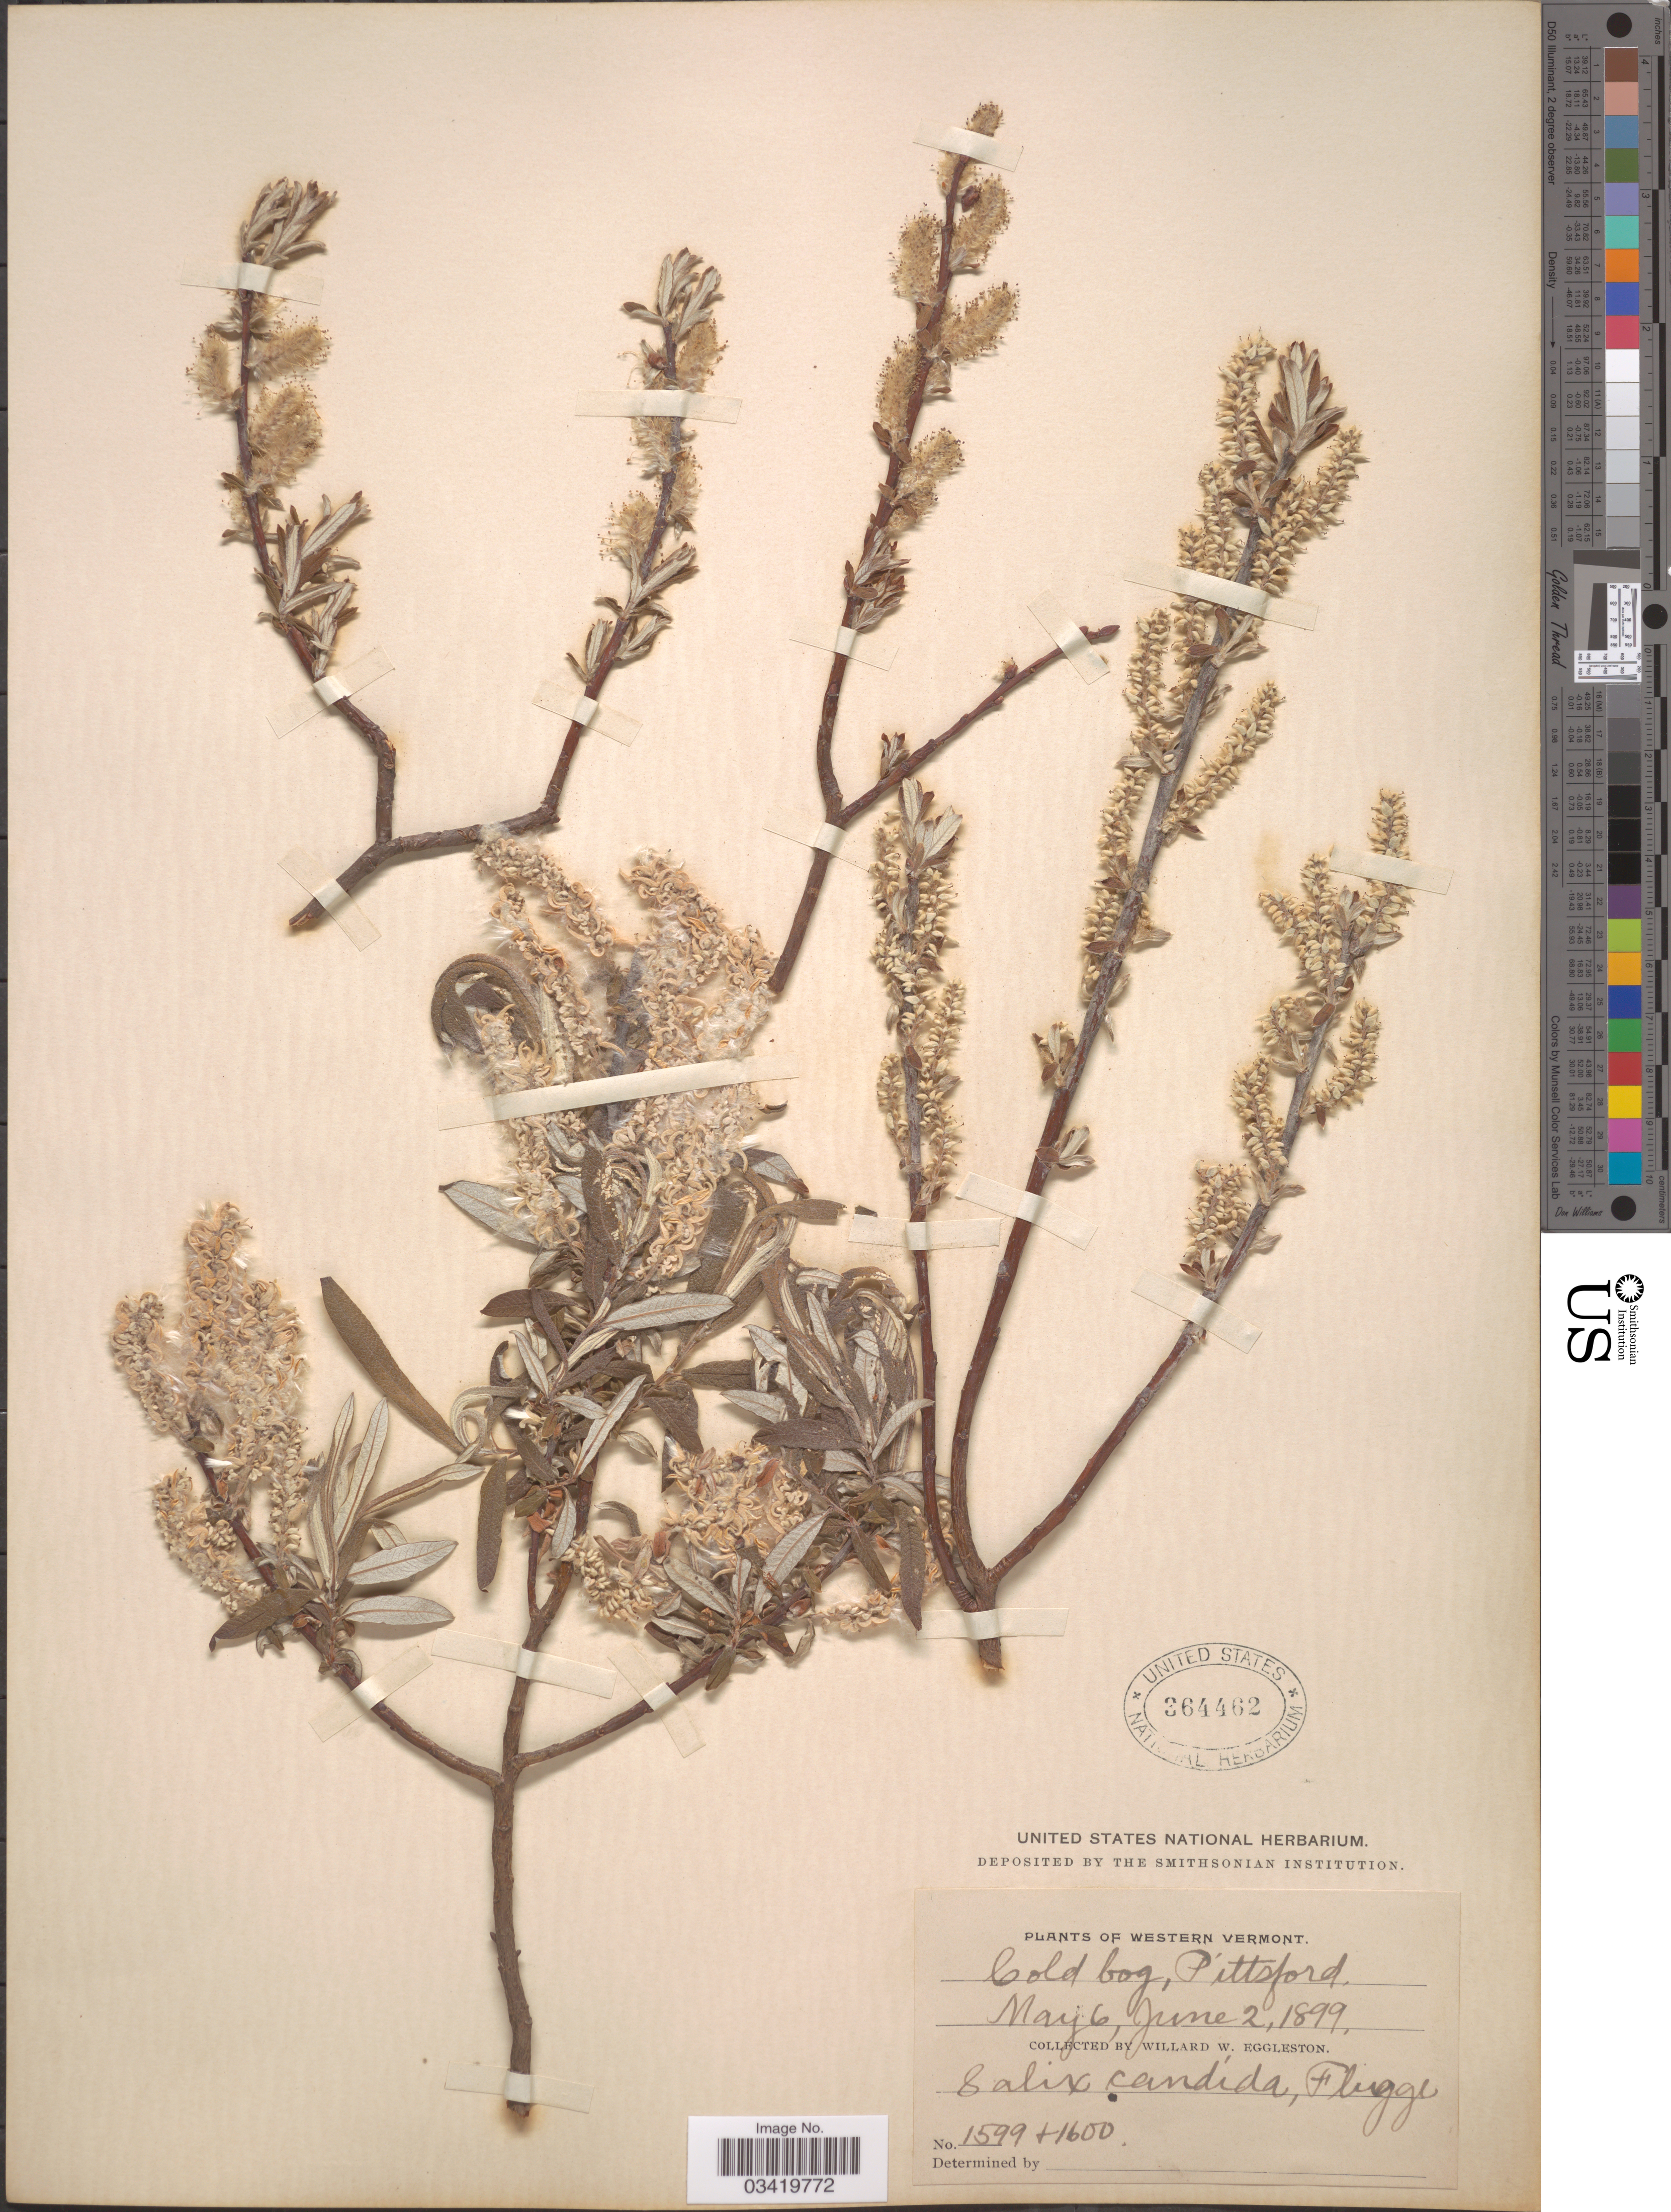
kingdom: Plantae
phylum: Tracheophyta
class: Magnoliopsida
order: Malpighiales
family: Salicaceae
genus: Salix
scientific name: Salix candida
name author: Flüggé ex Willd.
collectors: W. W. Eggleston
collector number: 1599/ 1600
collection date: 1899-05-06/1899-06-02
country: United States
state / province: Vermont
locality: Western Vermont.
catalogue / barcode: US 364462